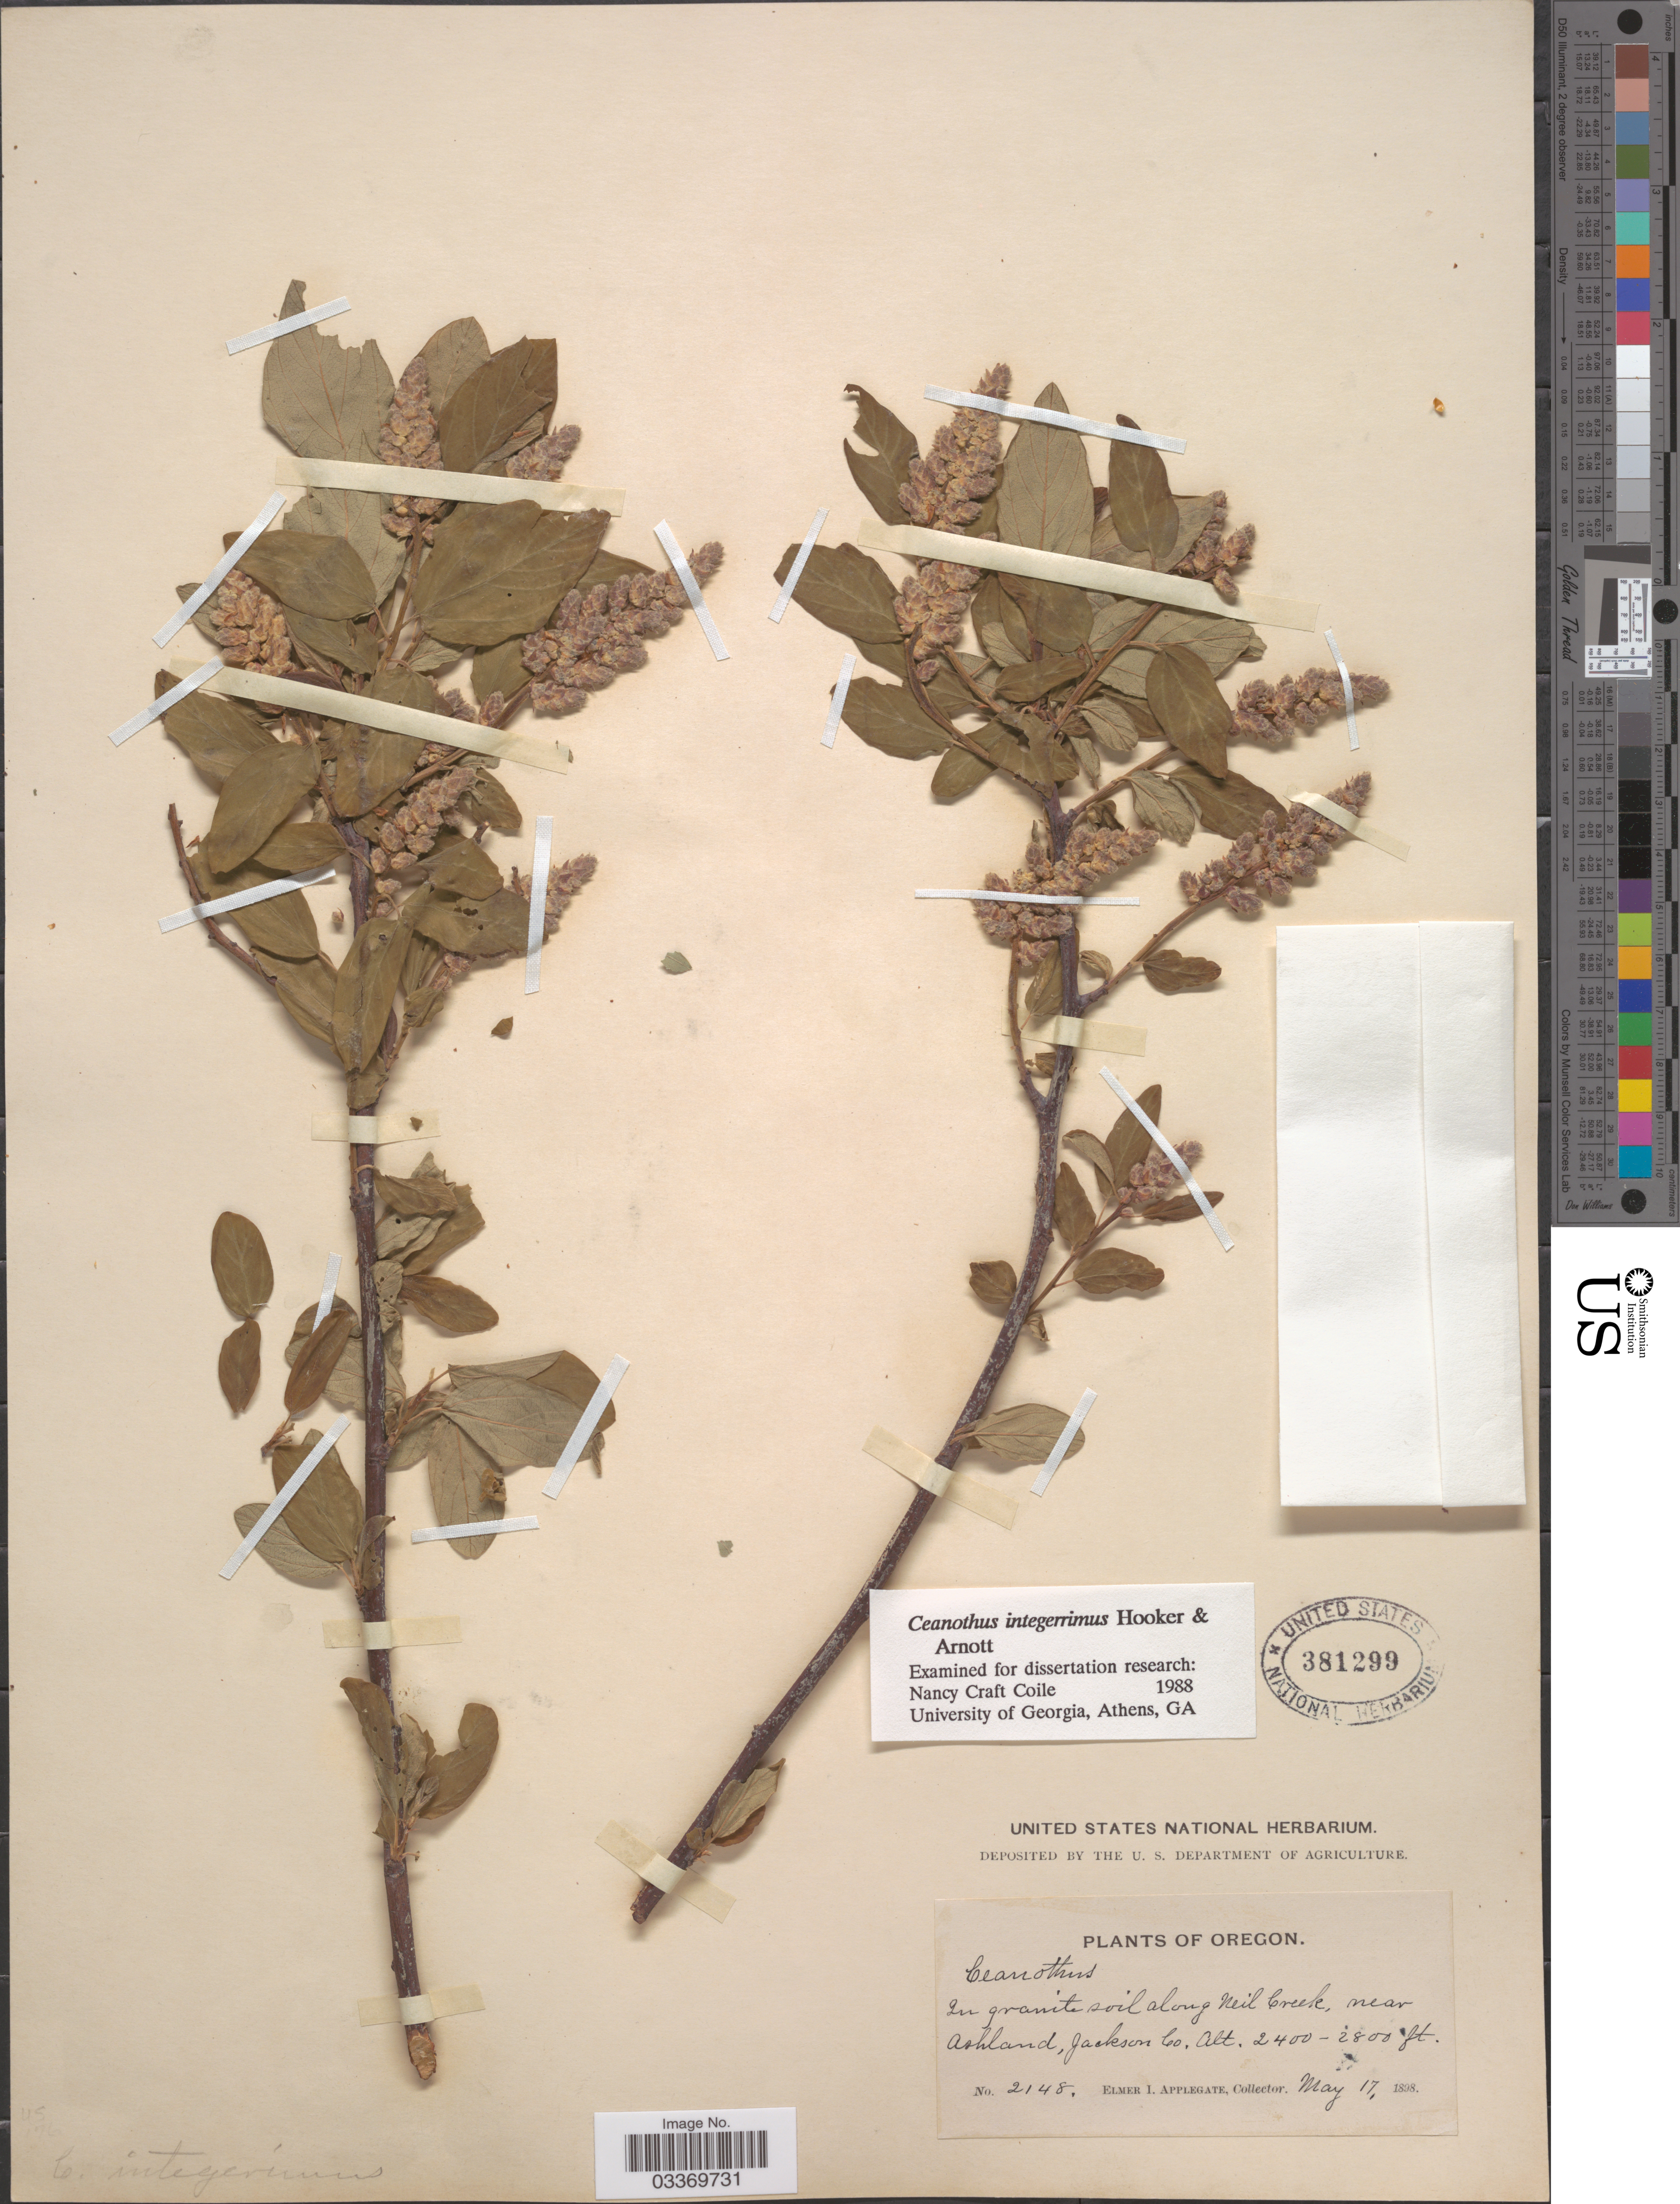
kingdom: Plantae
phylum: Tracheophyta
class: Magnoliopsida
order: Rosales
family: Rhamnaceae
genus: Ceanothus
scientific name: Ceanothus integerrimus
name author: Hook. & Arn.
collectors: E. I. Applegate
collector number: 2148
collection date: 1898-05-17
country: United States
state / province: Oregon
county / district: Jackson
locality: Along Neil Creek, near Ashland, Jackson Co.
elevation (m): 732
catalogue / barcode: US 381299